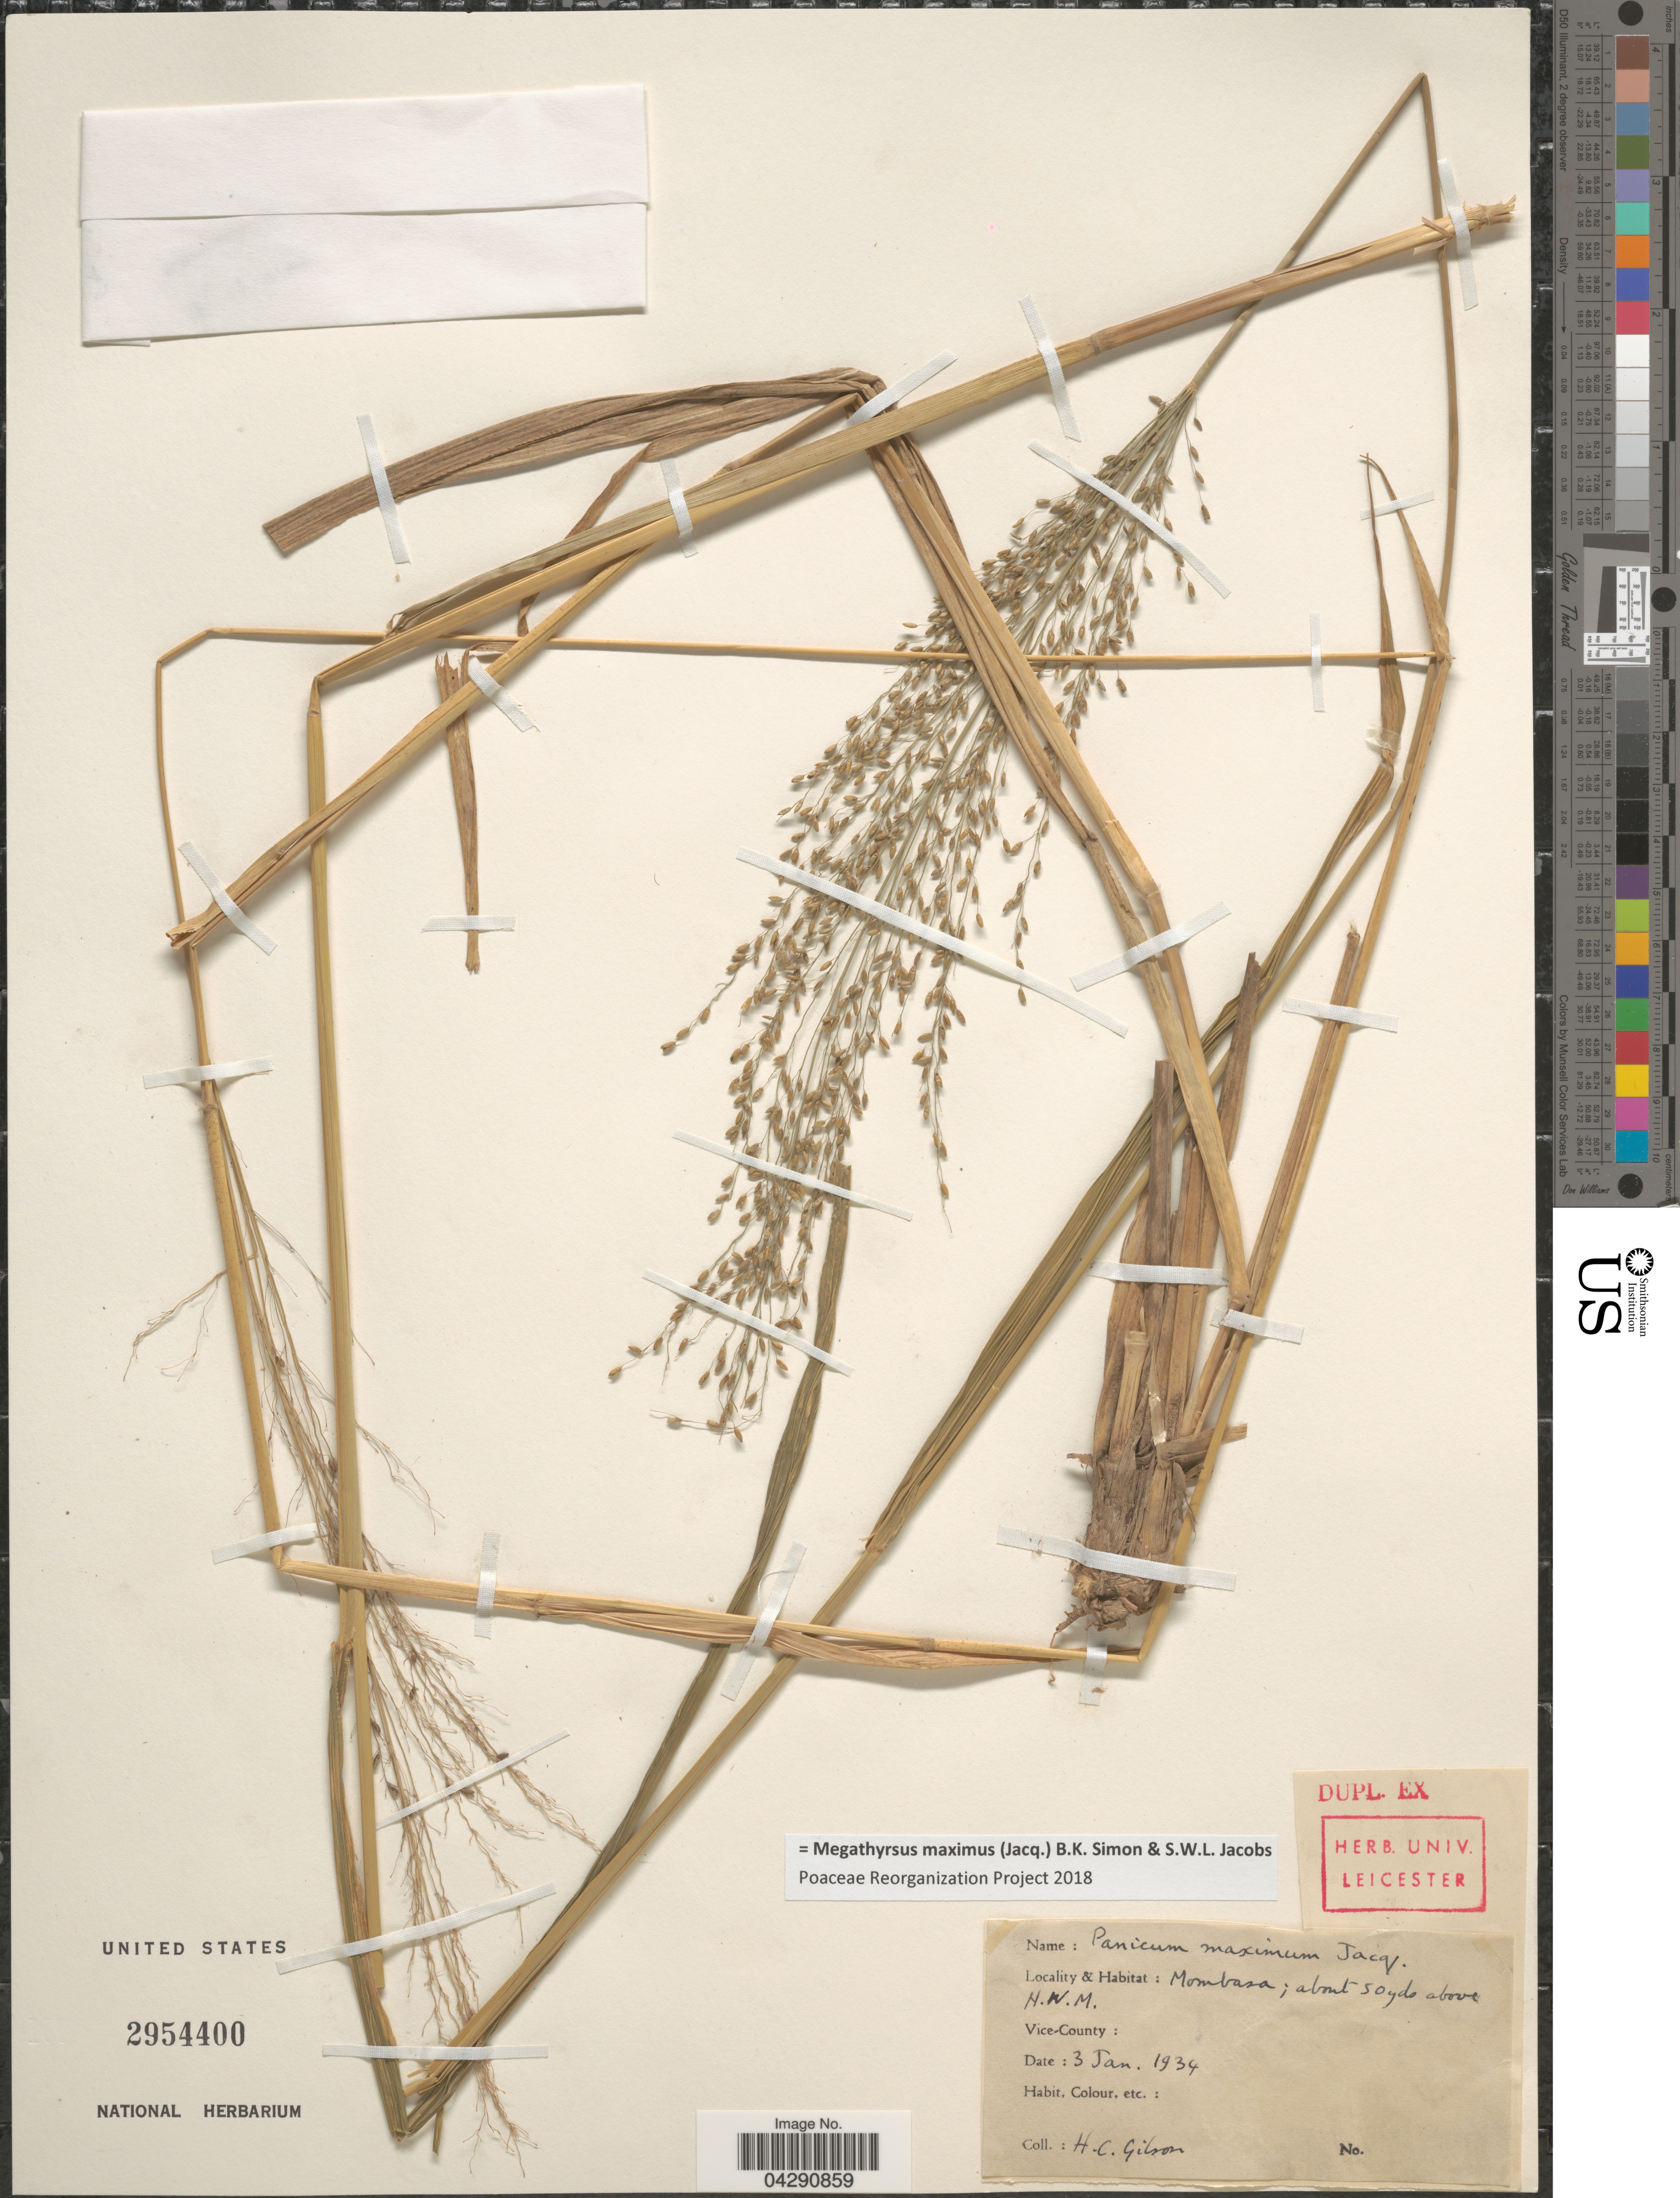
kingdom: Plantae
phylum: Tracheophyta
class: Liliopsida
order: Poales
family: Poaceae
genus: Megathyrsus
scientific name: Megathyrsus maximus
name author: (Jacq.) B.K. Simon & S.W.L. Jacobs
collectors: H. Gilson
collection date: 1934-01-03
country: Kenya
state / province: Mombasa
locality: About 50 yds above H. W. M.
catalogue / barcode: US 2954400